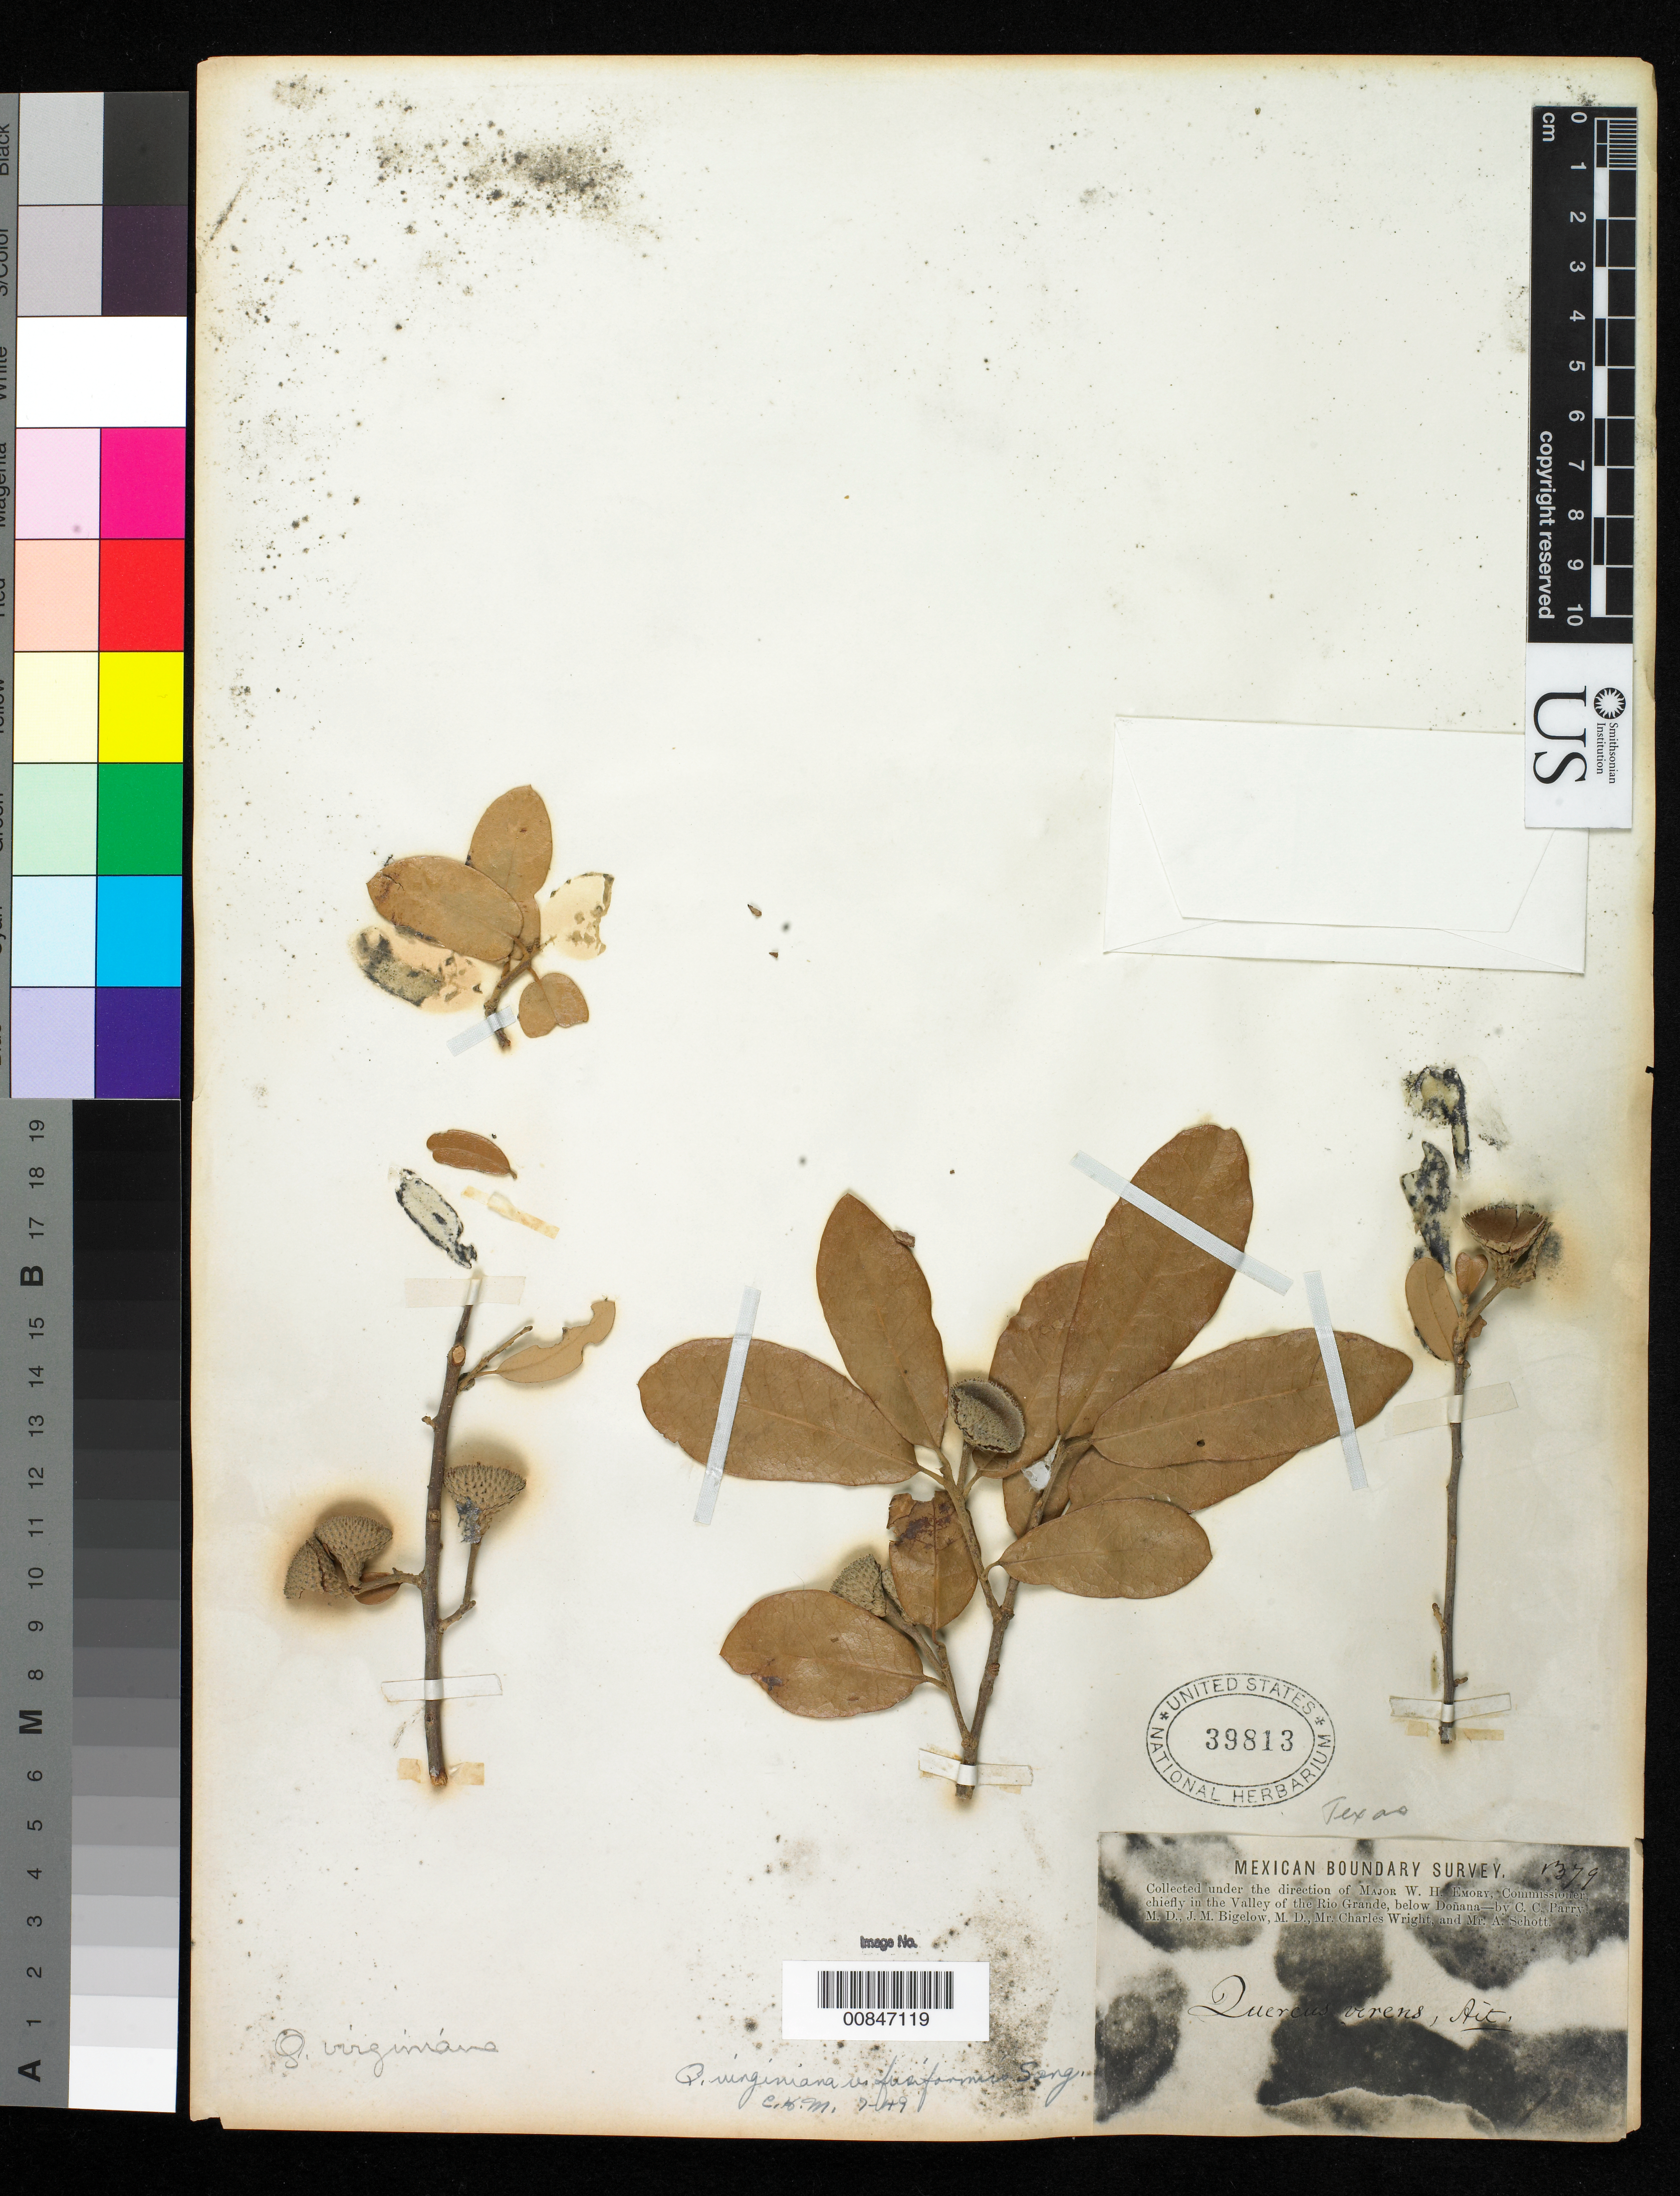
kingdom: Plantae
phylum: Tracheophyta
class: Magnoliopsida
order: Fagales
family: Fagaceae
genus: Quercus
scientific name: Quercus virginiana var. fusiformis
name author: (Small) Sarg.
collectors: C. C. Parry, J. M. Bigelow, C. Wright & A. C. V. Schott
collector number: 1379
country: United States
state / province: Texas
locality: Valley of the Rio Grande, below Doñana.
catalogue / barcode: US 39813